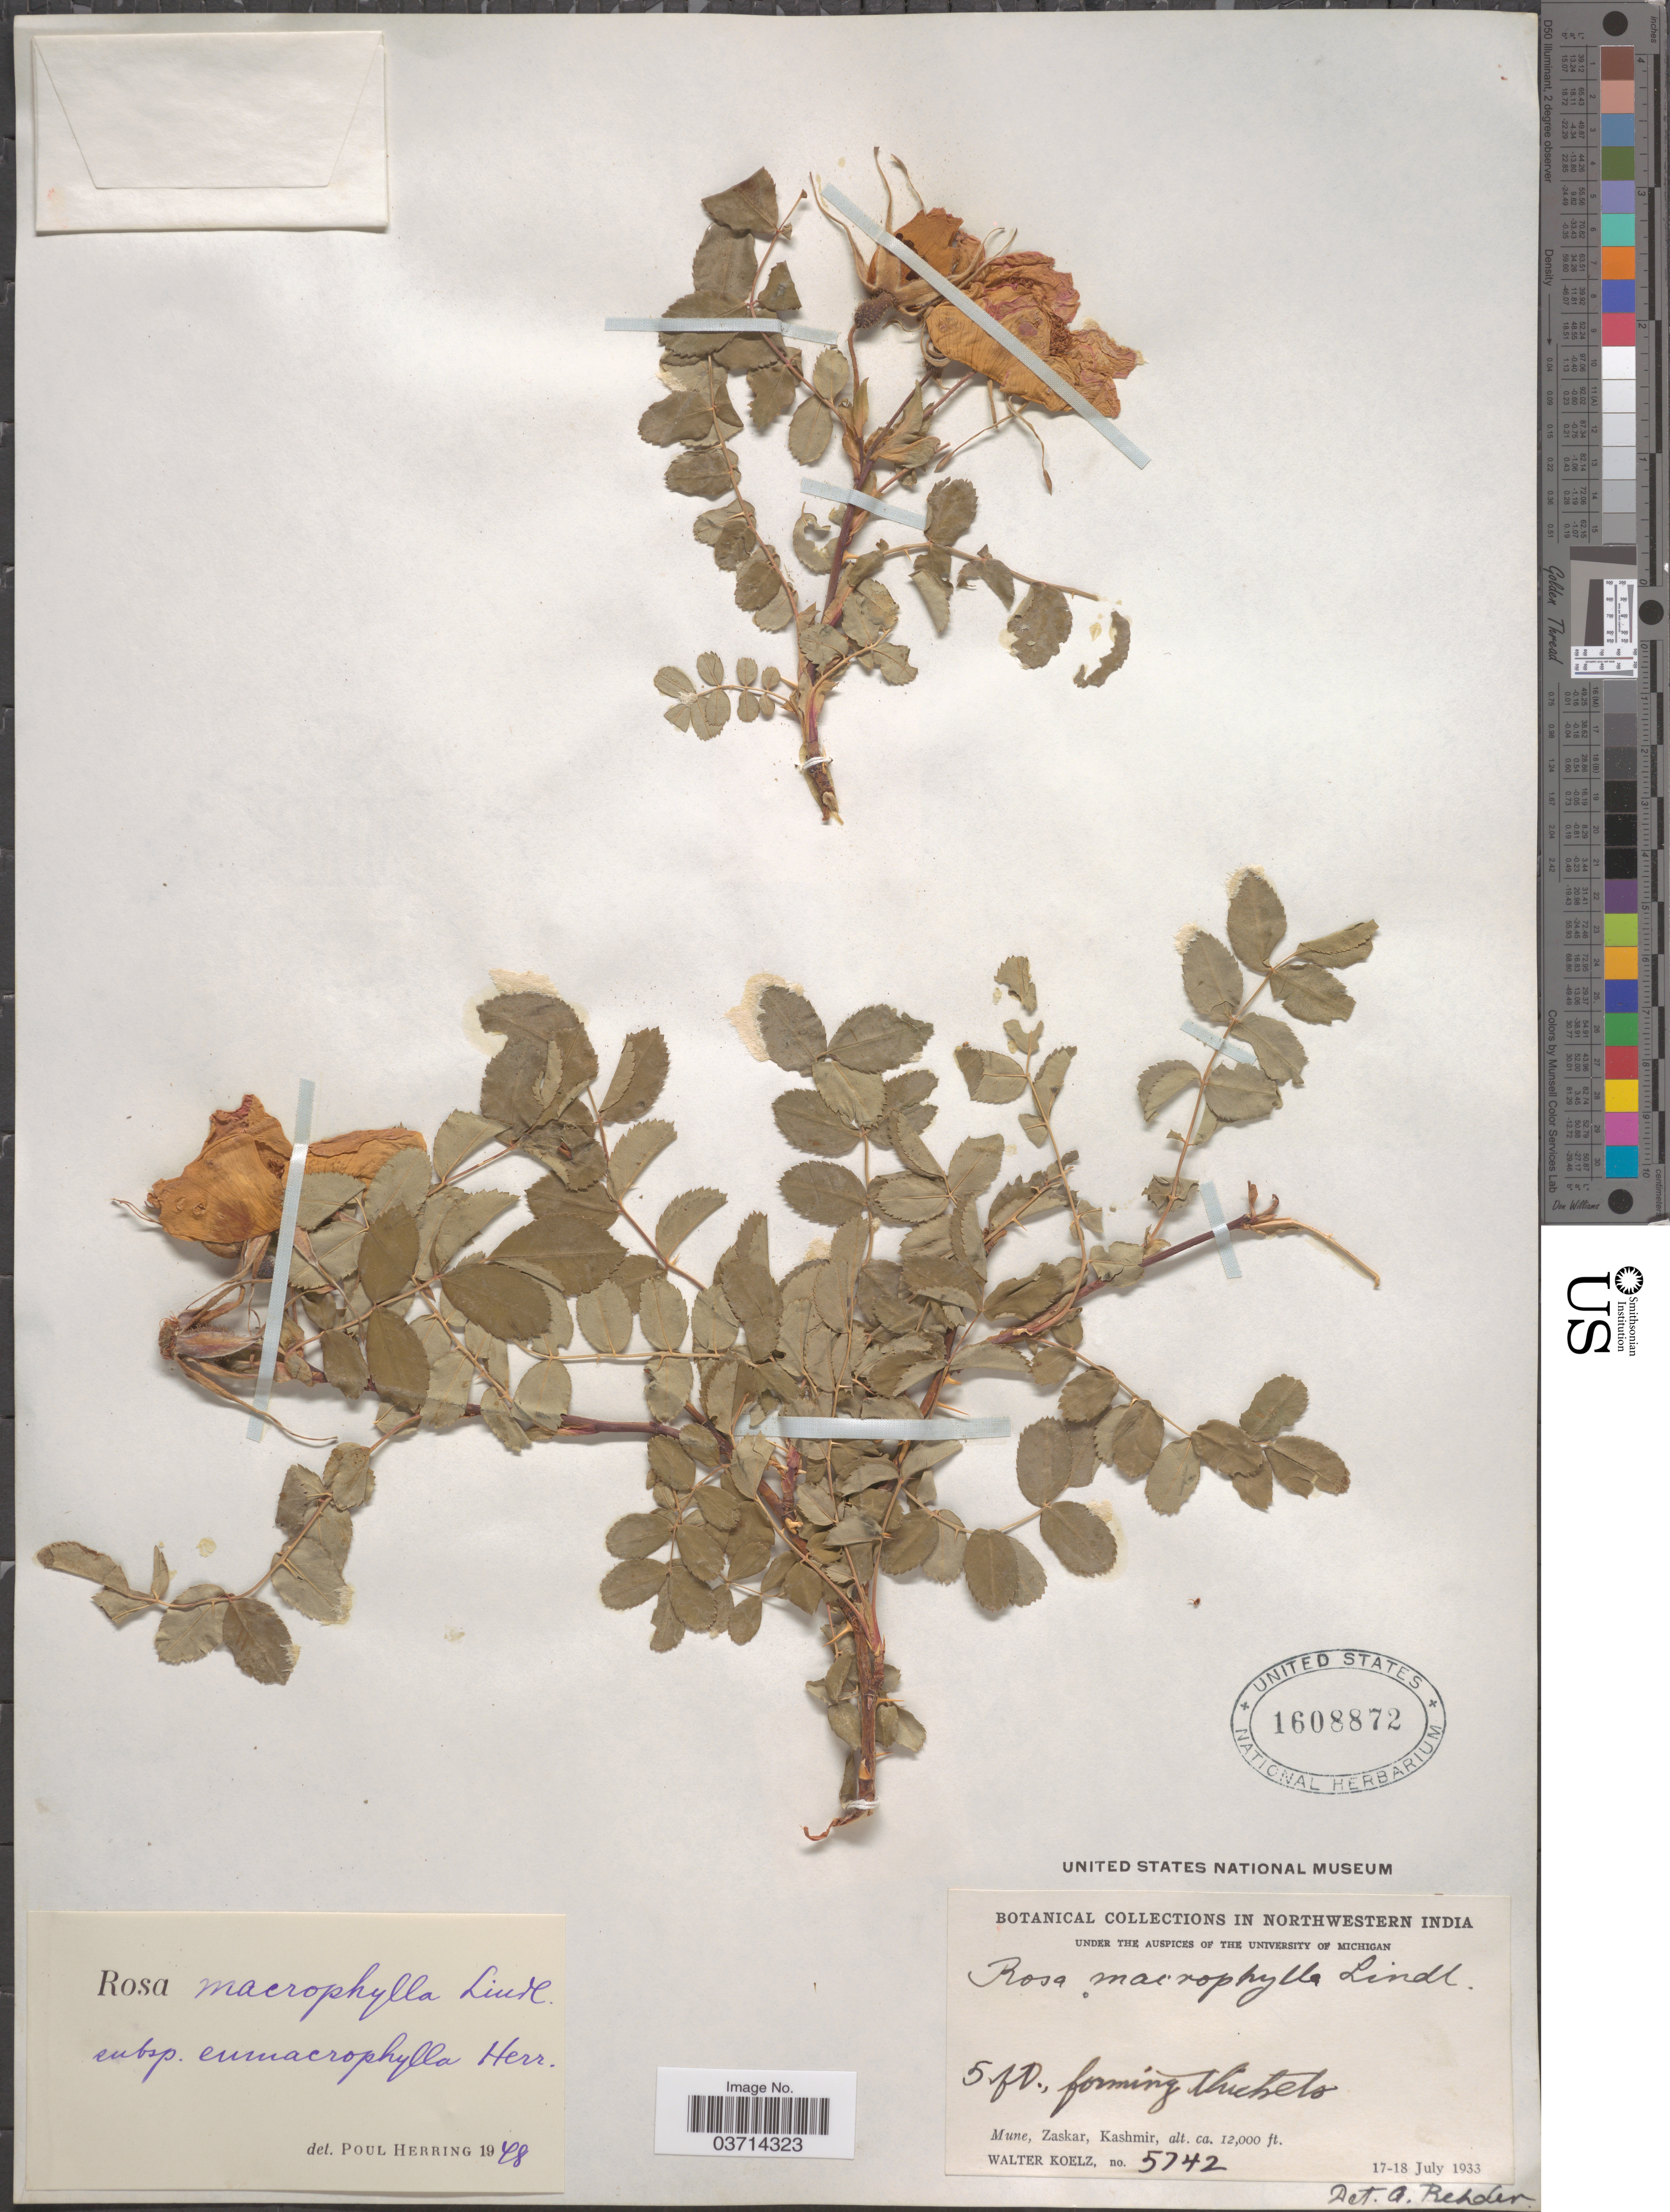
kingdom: Plantae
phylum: Tracheophyta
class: Magnoliopsida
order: Rosales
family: Rosaceae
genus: Rosa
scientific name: Rosa macrophylla var. macrophylla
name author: Lindl.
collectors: W. N. Koelz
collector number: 5742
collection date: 1933-07-17/1933-07-18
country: India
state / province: Jammu and Kashmir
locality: Northwestern India. Mune, Zaskar, Kashmir.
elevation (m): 3658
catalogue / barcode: US 1608872